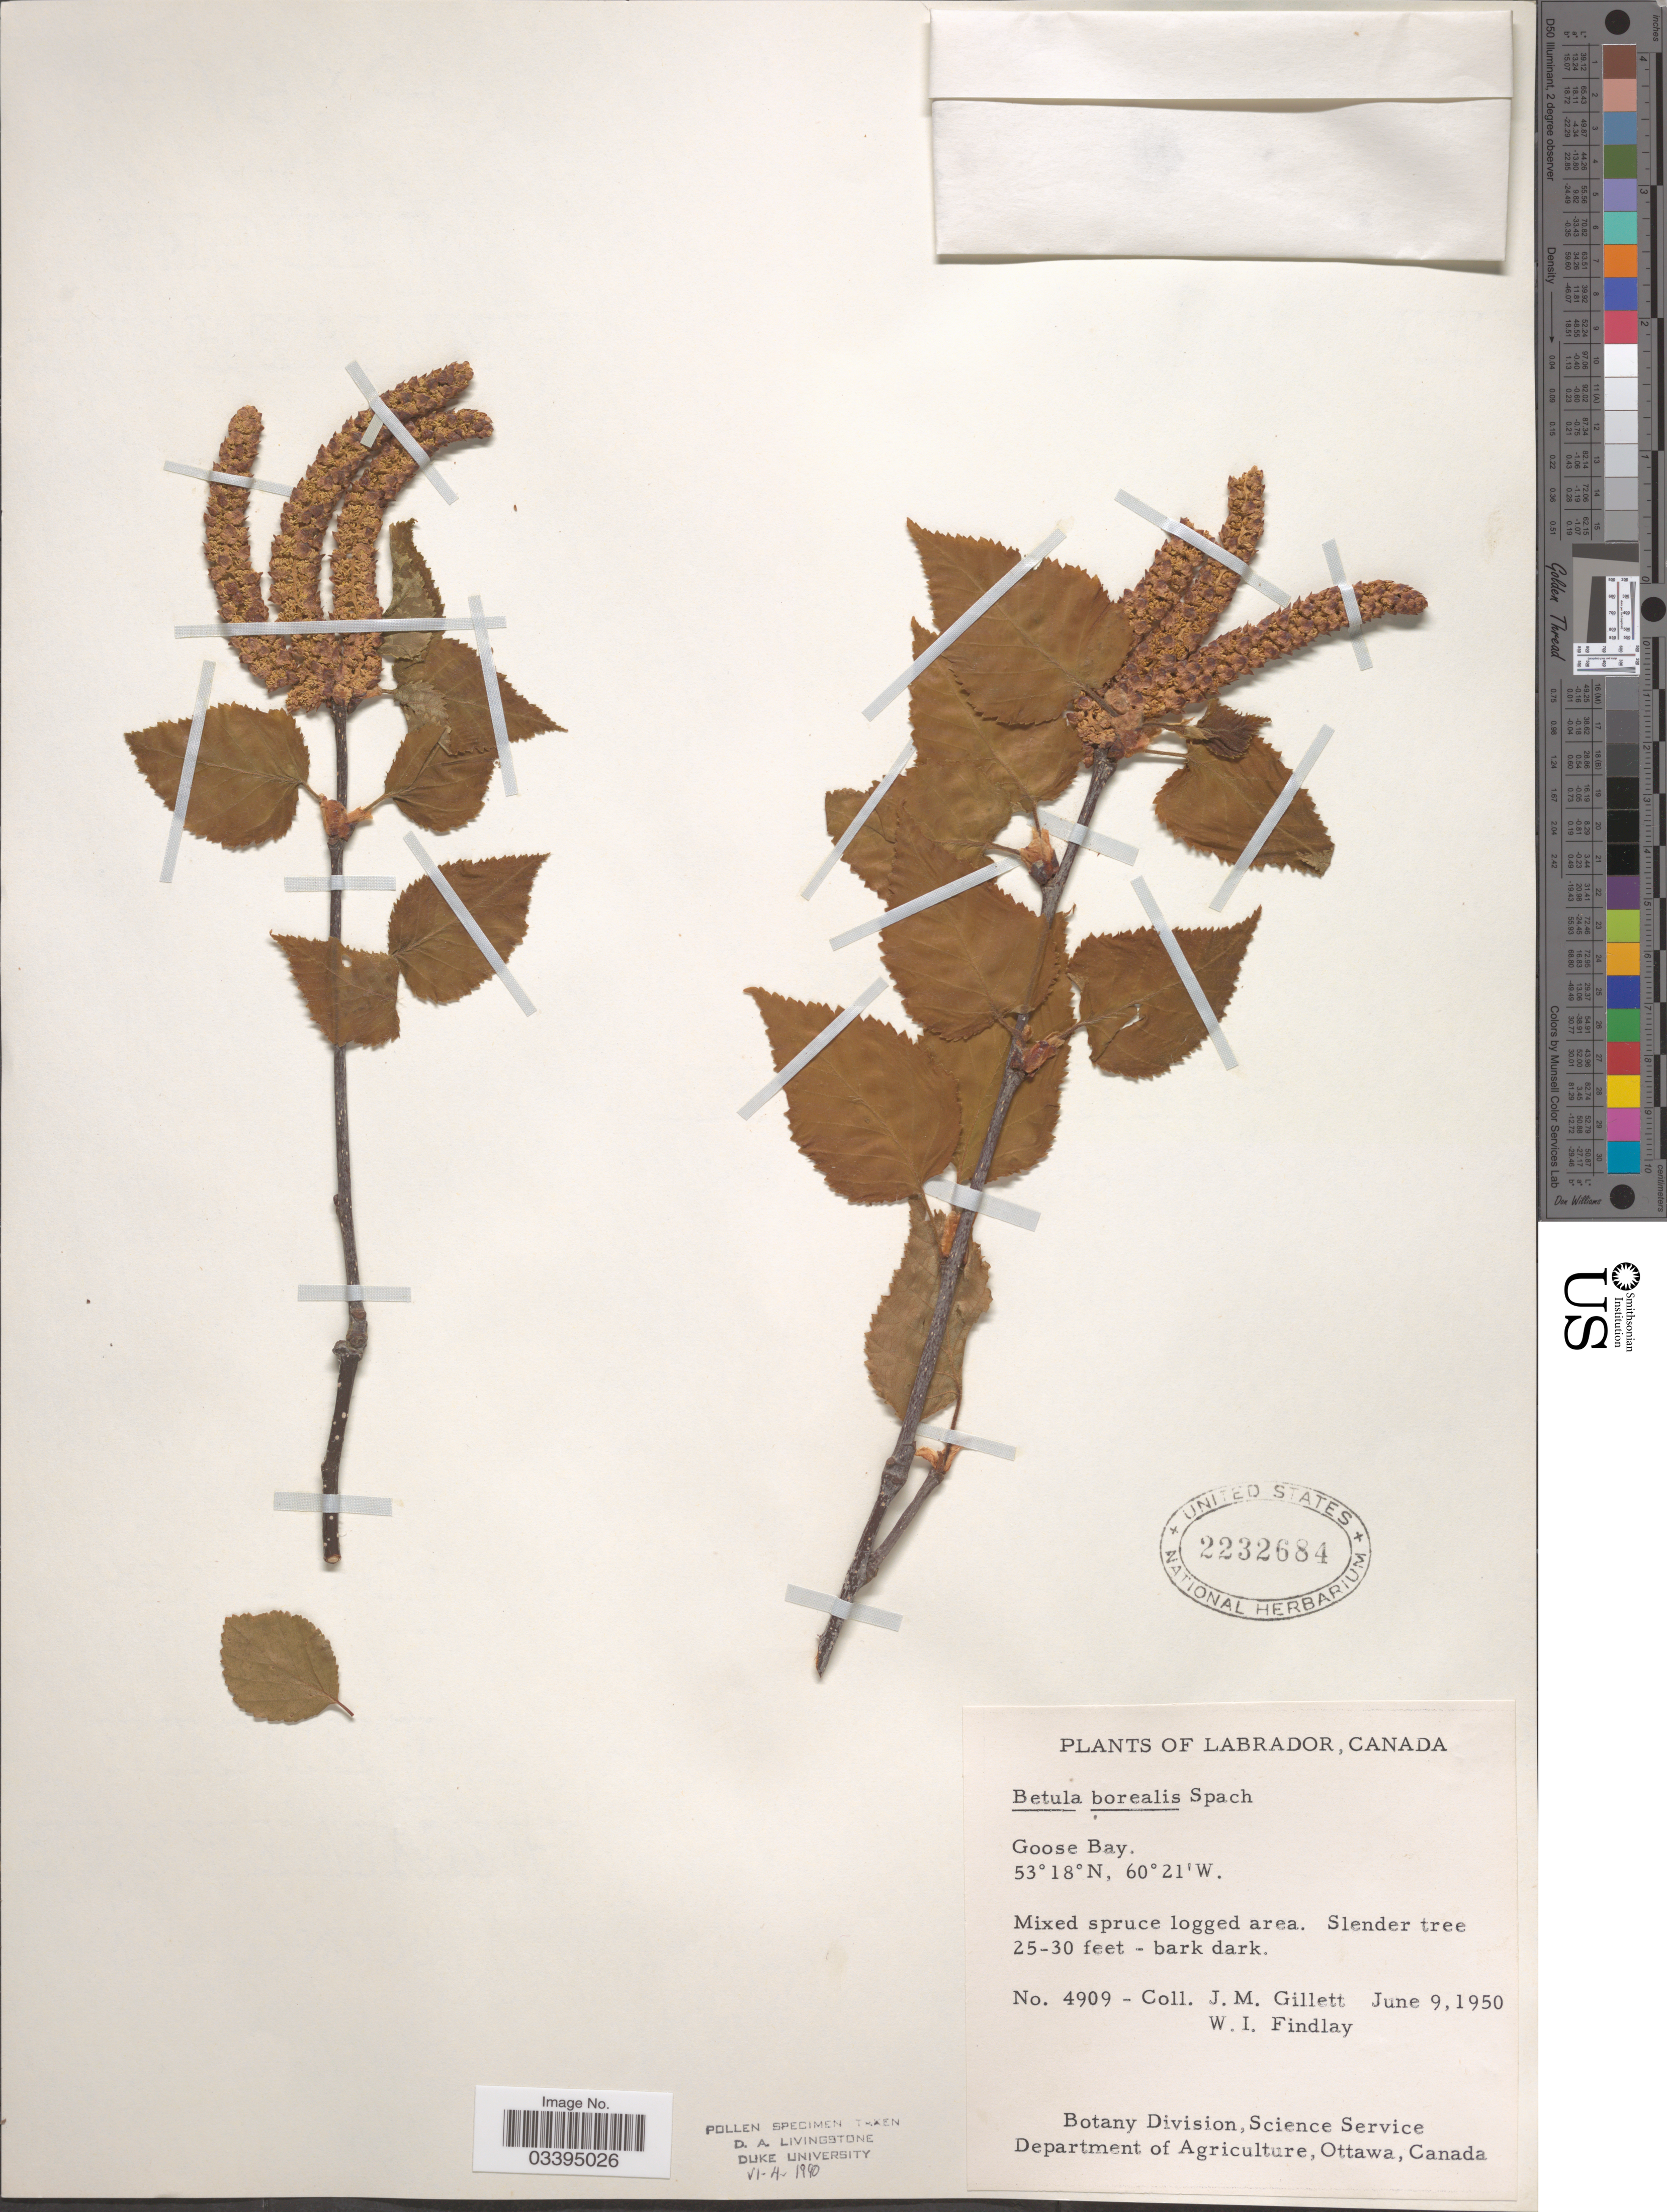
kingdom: Plantae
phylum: Tracheophyta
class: Magnoliopsida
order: Fagales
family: Betulaceae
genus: Betula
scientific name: Betula borealis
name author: Spach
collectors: J. M. Gillett & W. Findlay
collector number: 4909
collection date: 1950-06-09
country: Canada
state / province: Newfoundland and Labrador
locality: Labrador. Goose Bay.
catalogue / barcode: US 2232684